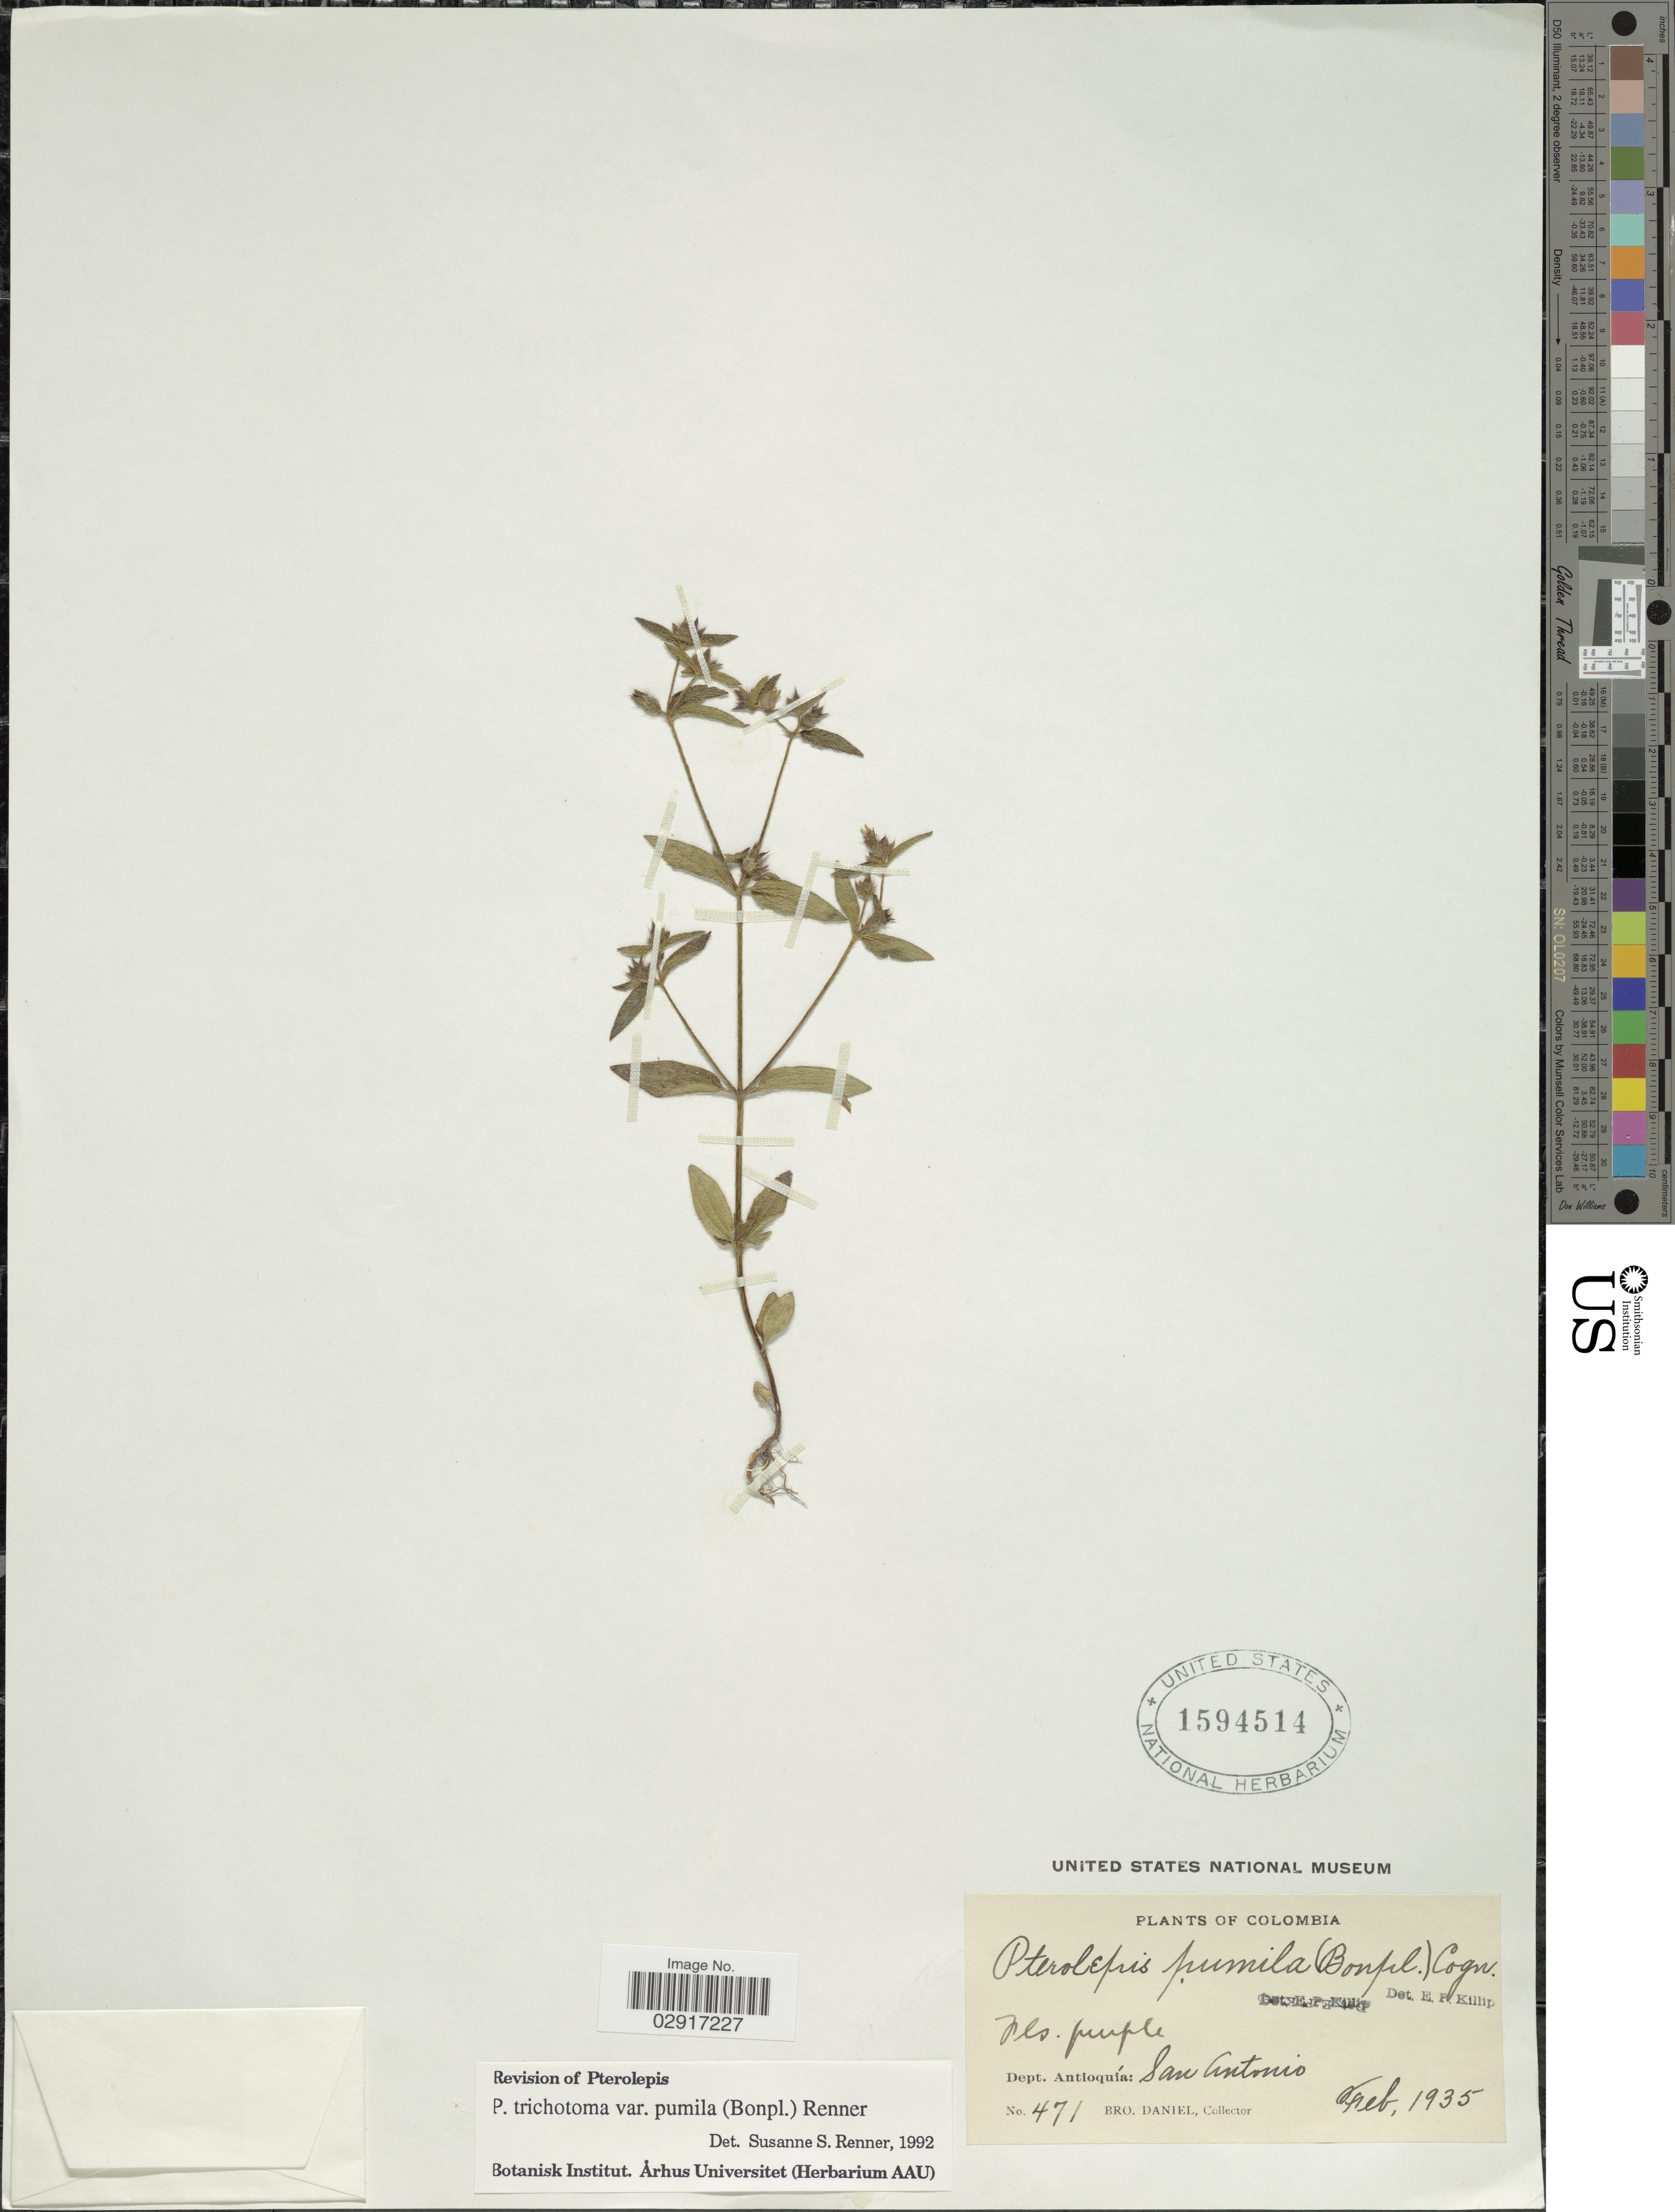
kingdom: Plantae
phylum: Tracheophyta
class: Magnoliopsida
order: Myrtales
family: Melastomataceae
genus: Pterolepis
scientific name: Pterolepis pumila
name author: (Bonpl.) DC. ex Crueg.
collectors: Bro. Daniel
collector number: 471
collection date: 1935-02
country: Colombia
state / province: Antioquia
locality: Dept. Antioquía: San Antonio.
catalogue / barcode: US 1594514